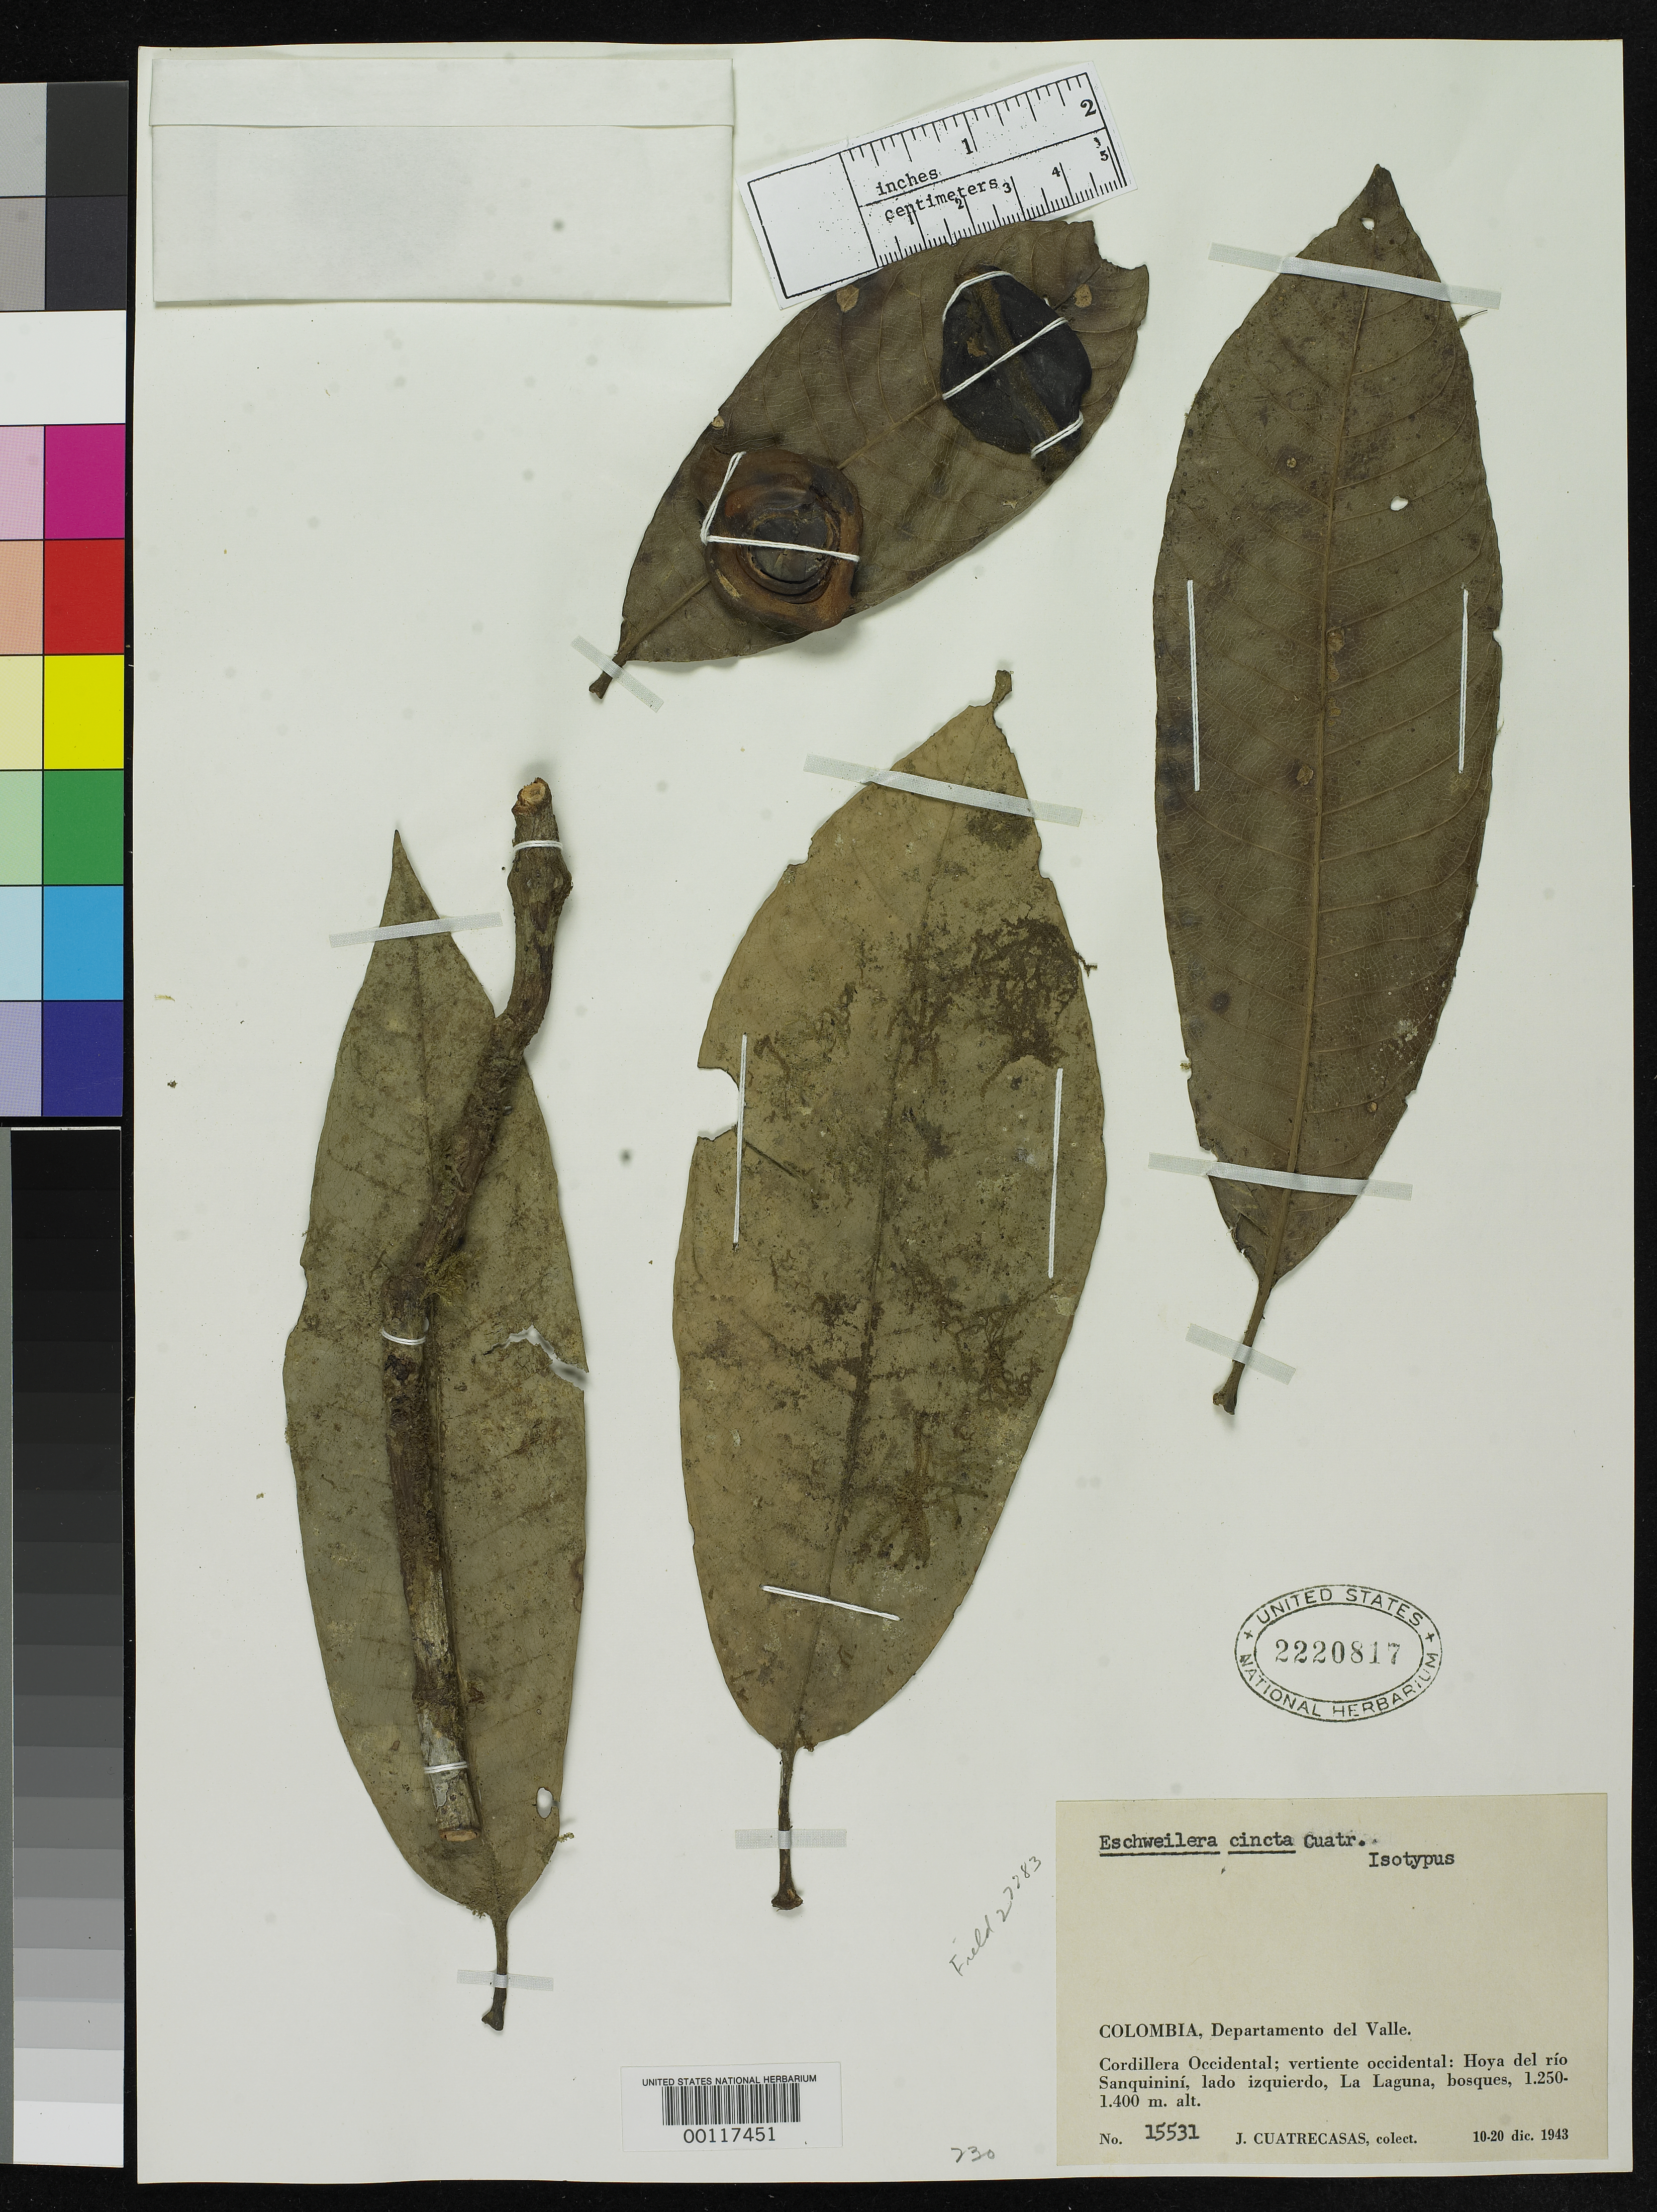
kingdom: Plantae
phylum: Tracheophyta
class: Magnoliopsida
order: Ericales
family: Lecythidaceae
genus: Eschweilera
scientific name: Eschweilera cincta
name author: Cuatrec.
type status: Isotype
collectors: J. Cuatrecasas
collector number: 15531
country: Colombia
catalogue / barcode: US 2220817